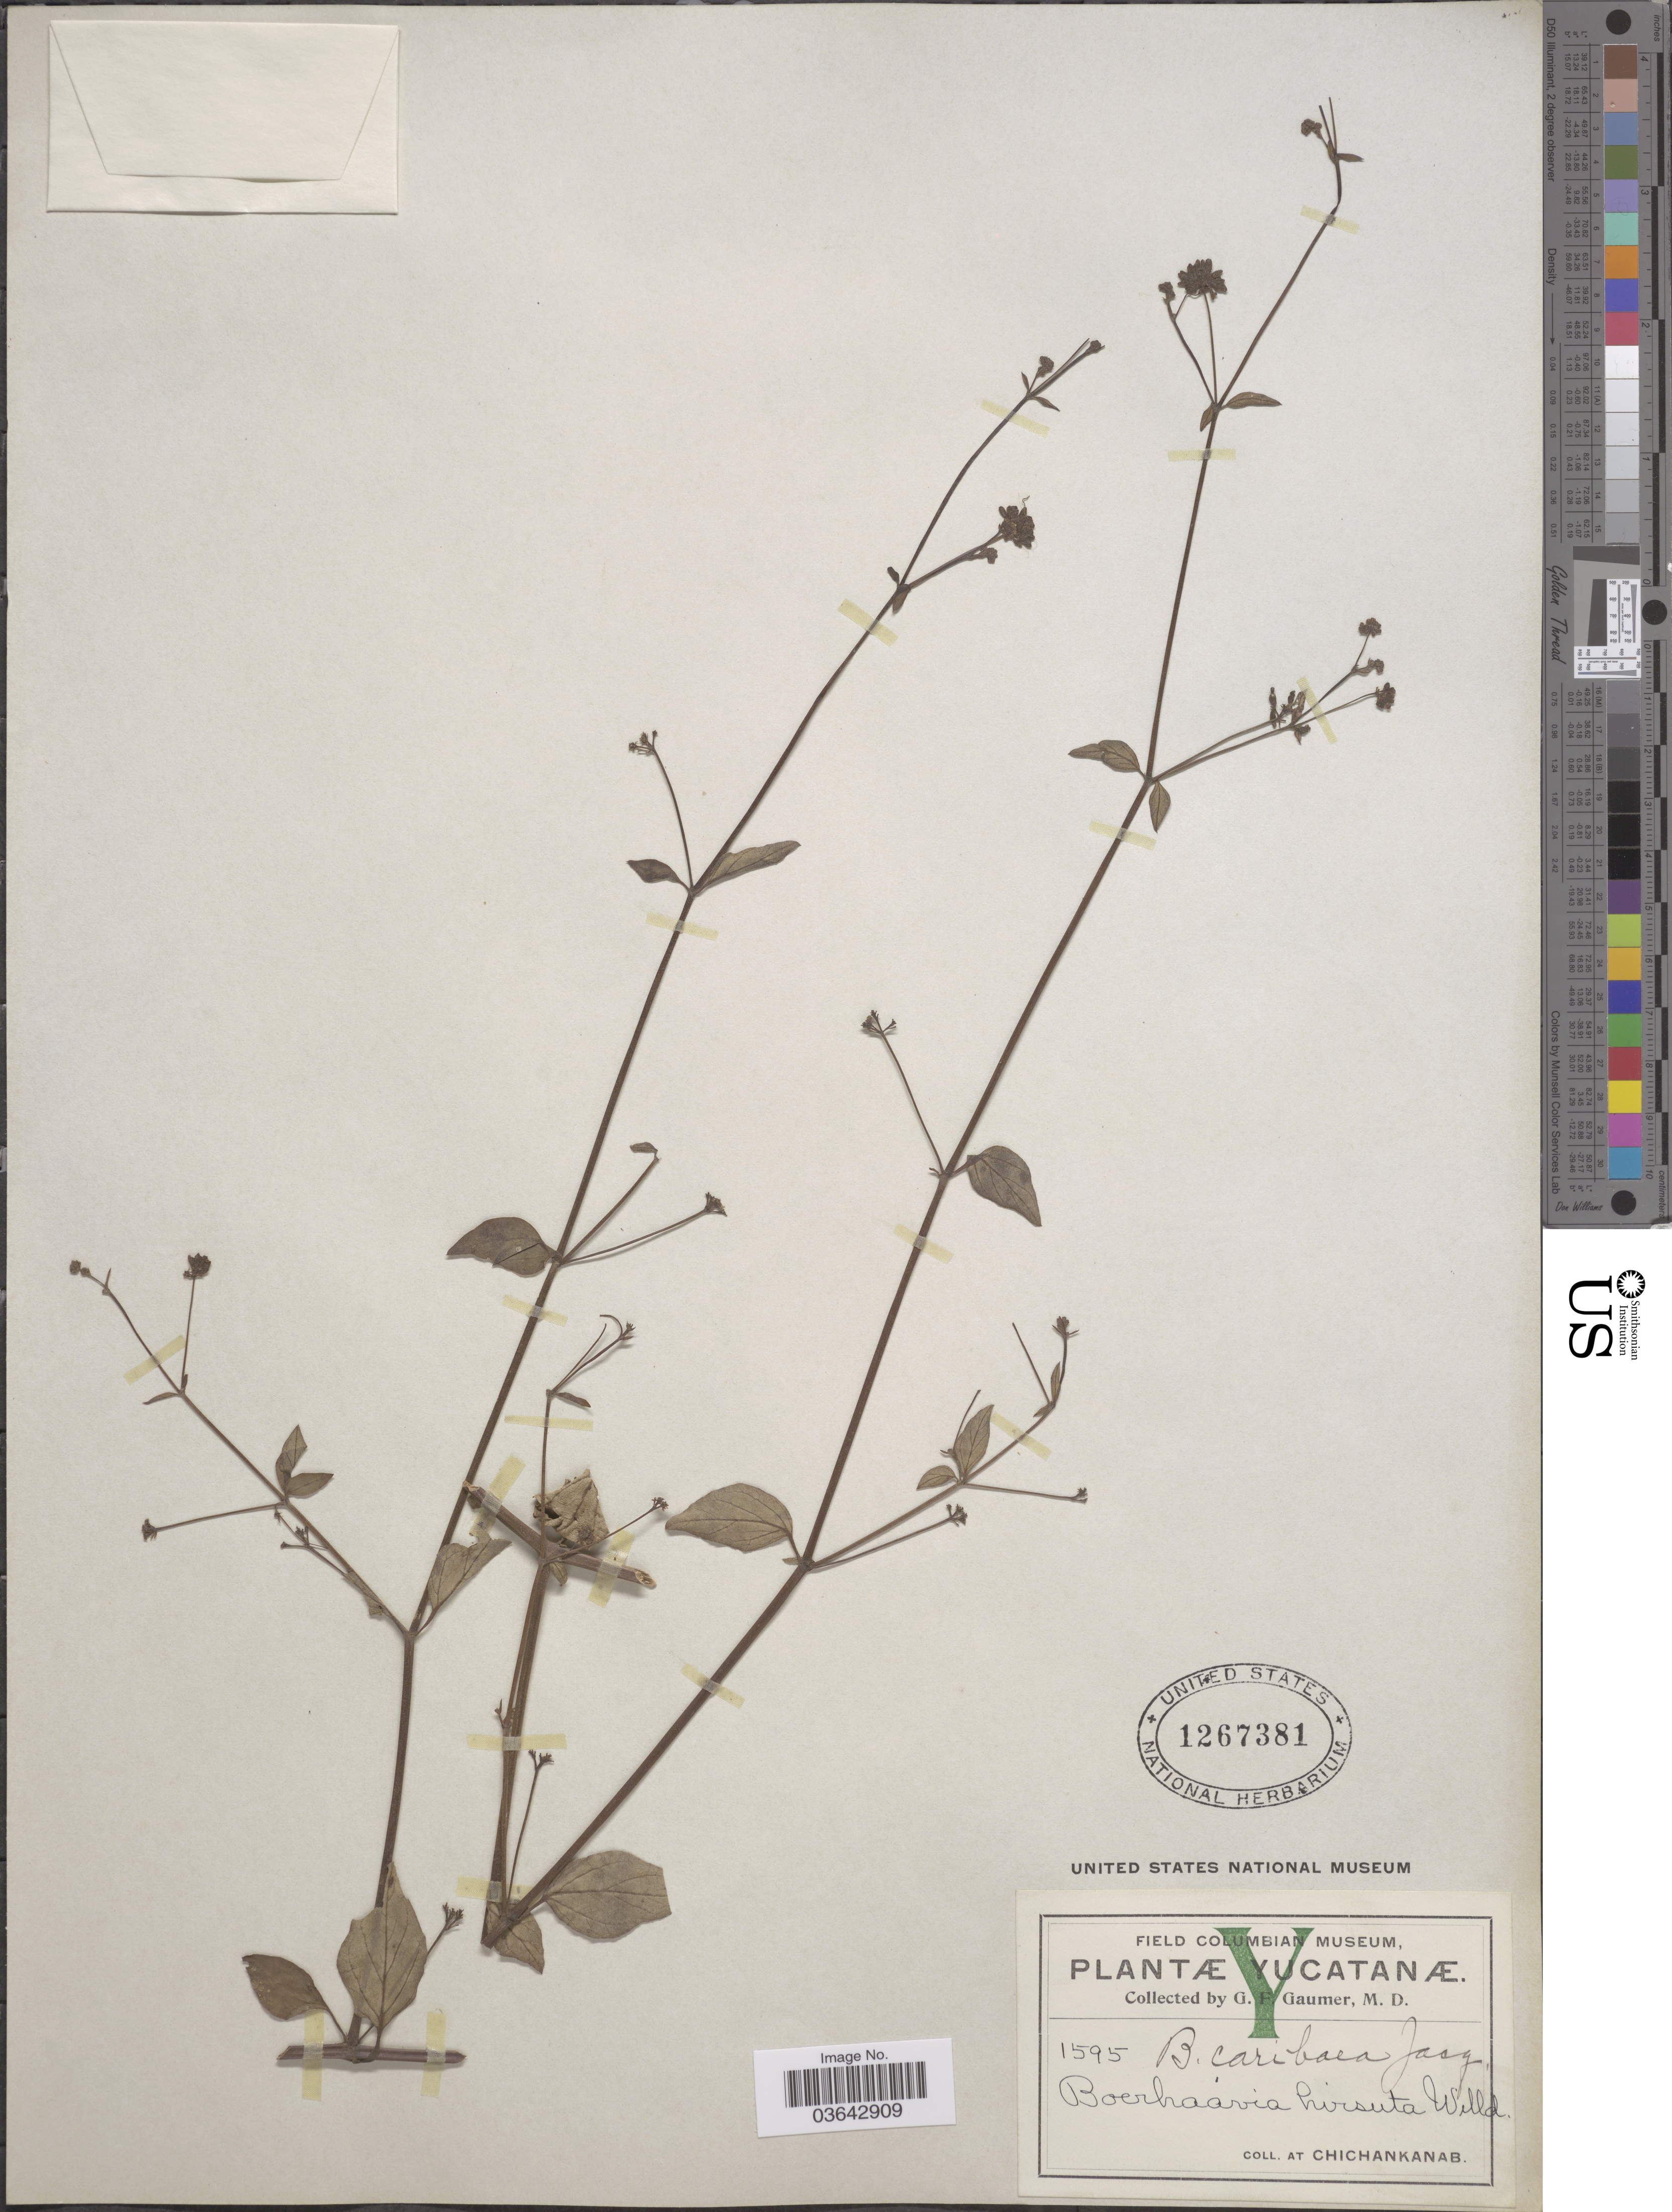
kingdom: Plantae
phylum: Tracheophyta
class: Magnoliopsida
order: Caryophyllales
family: Nyctaginaceae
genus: Boerhavia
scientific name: Boerhavia caribaea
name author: Jacq.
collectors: G. F. Gaumer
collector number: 1595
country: Mexico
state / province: Yucatán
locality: At Chichankanab.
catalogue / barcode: US 1267381